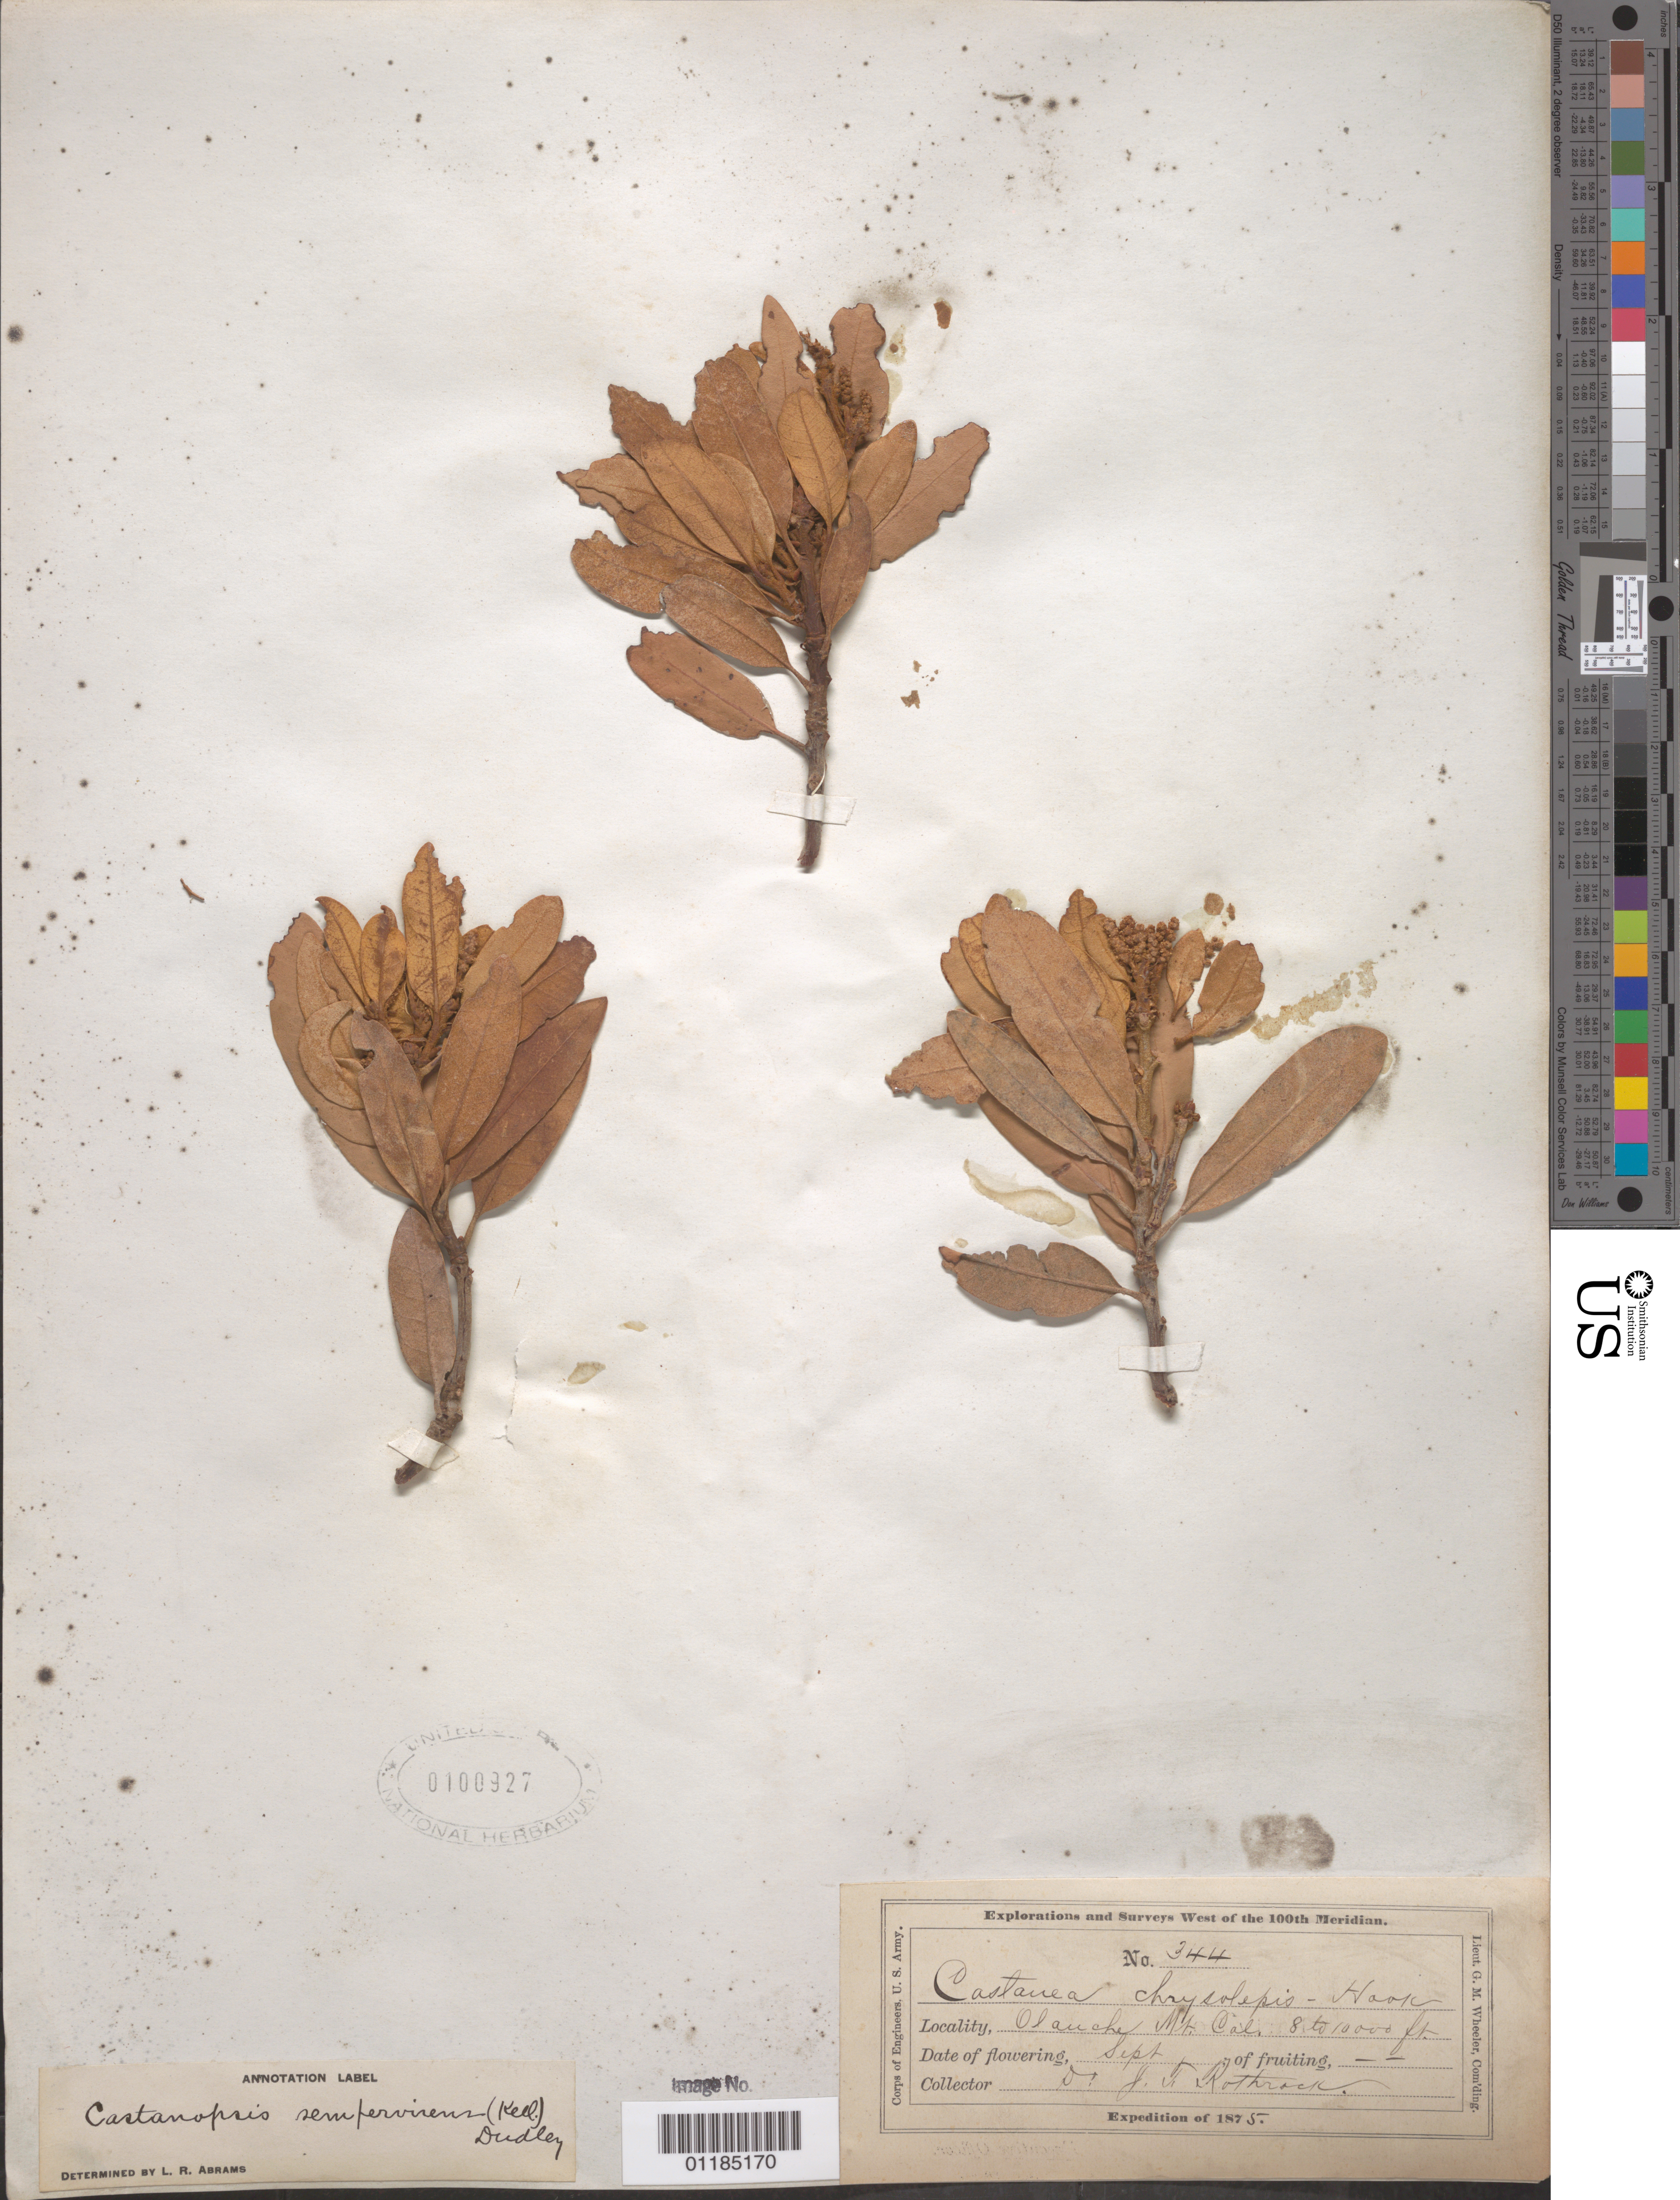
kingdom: Plantae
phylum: Tracheophyta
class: Magnoliopsida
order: Fagales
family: Fagaceae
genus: Castanopsis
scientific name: Castanopsis sempervirens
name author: (Kellogg) Dudley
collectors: J. T. Rothrock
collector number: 344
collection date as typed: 1875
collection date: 1875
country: United States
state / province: California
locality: Mt. Olanche.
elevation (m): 2865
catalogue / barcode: US 100927